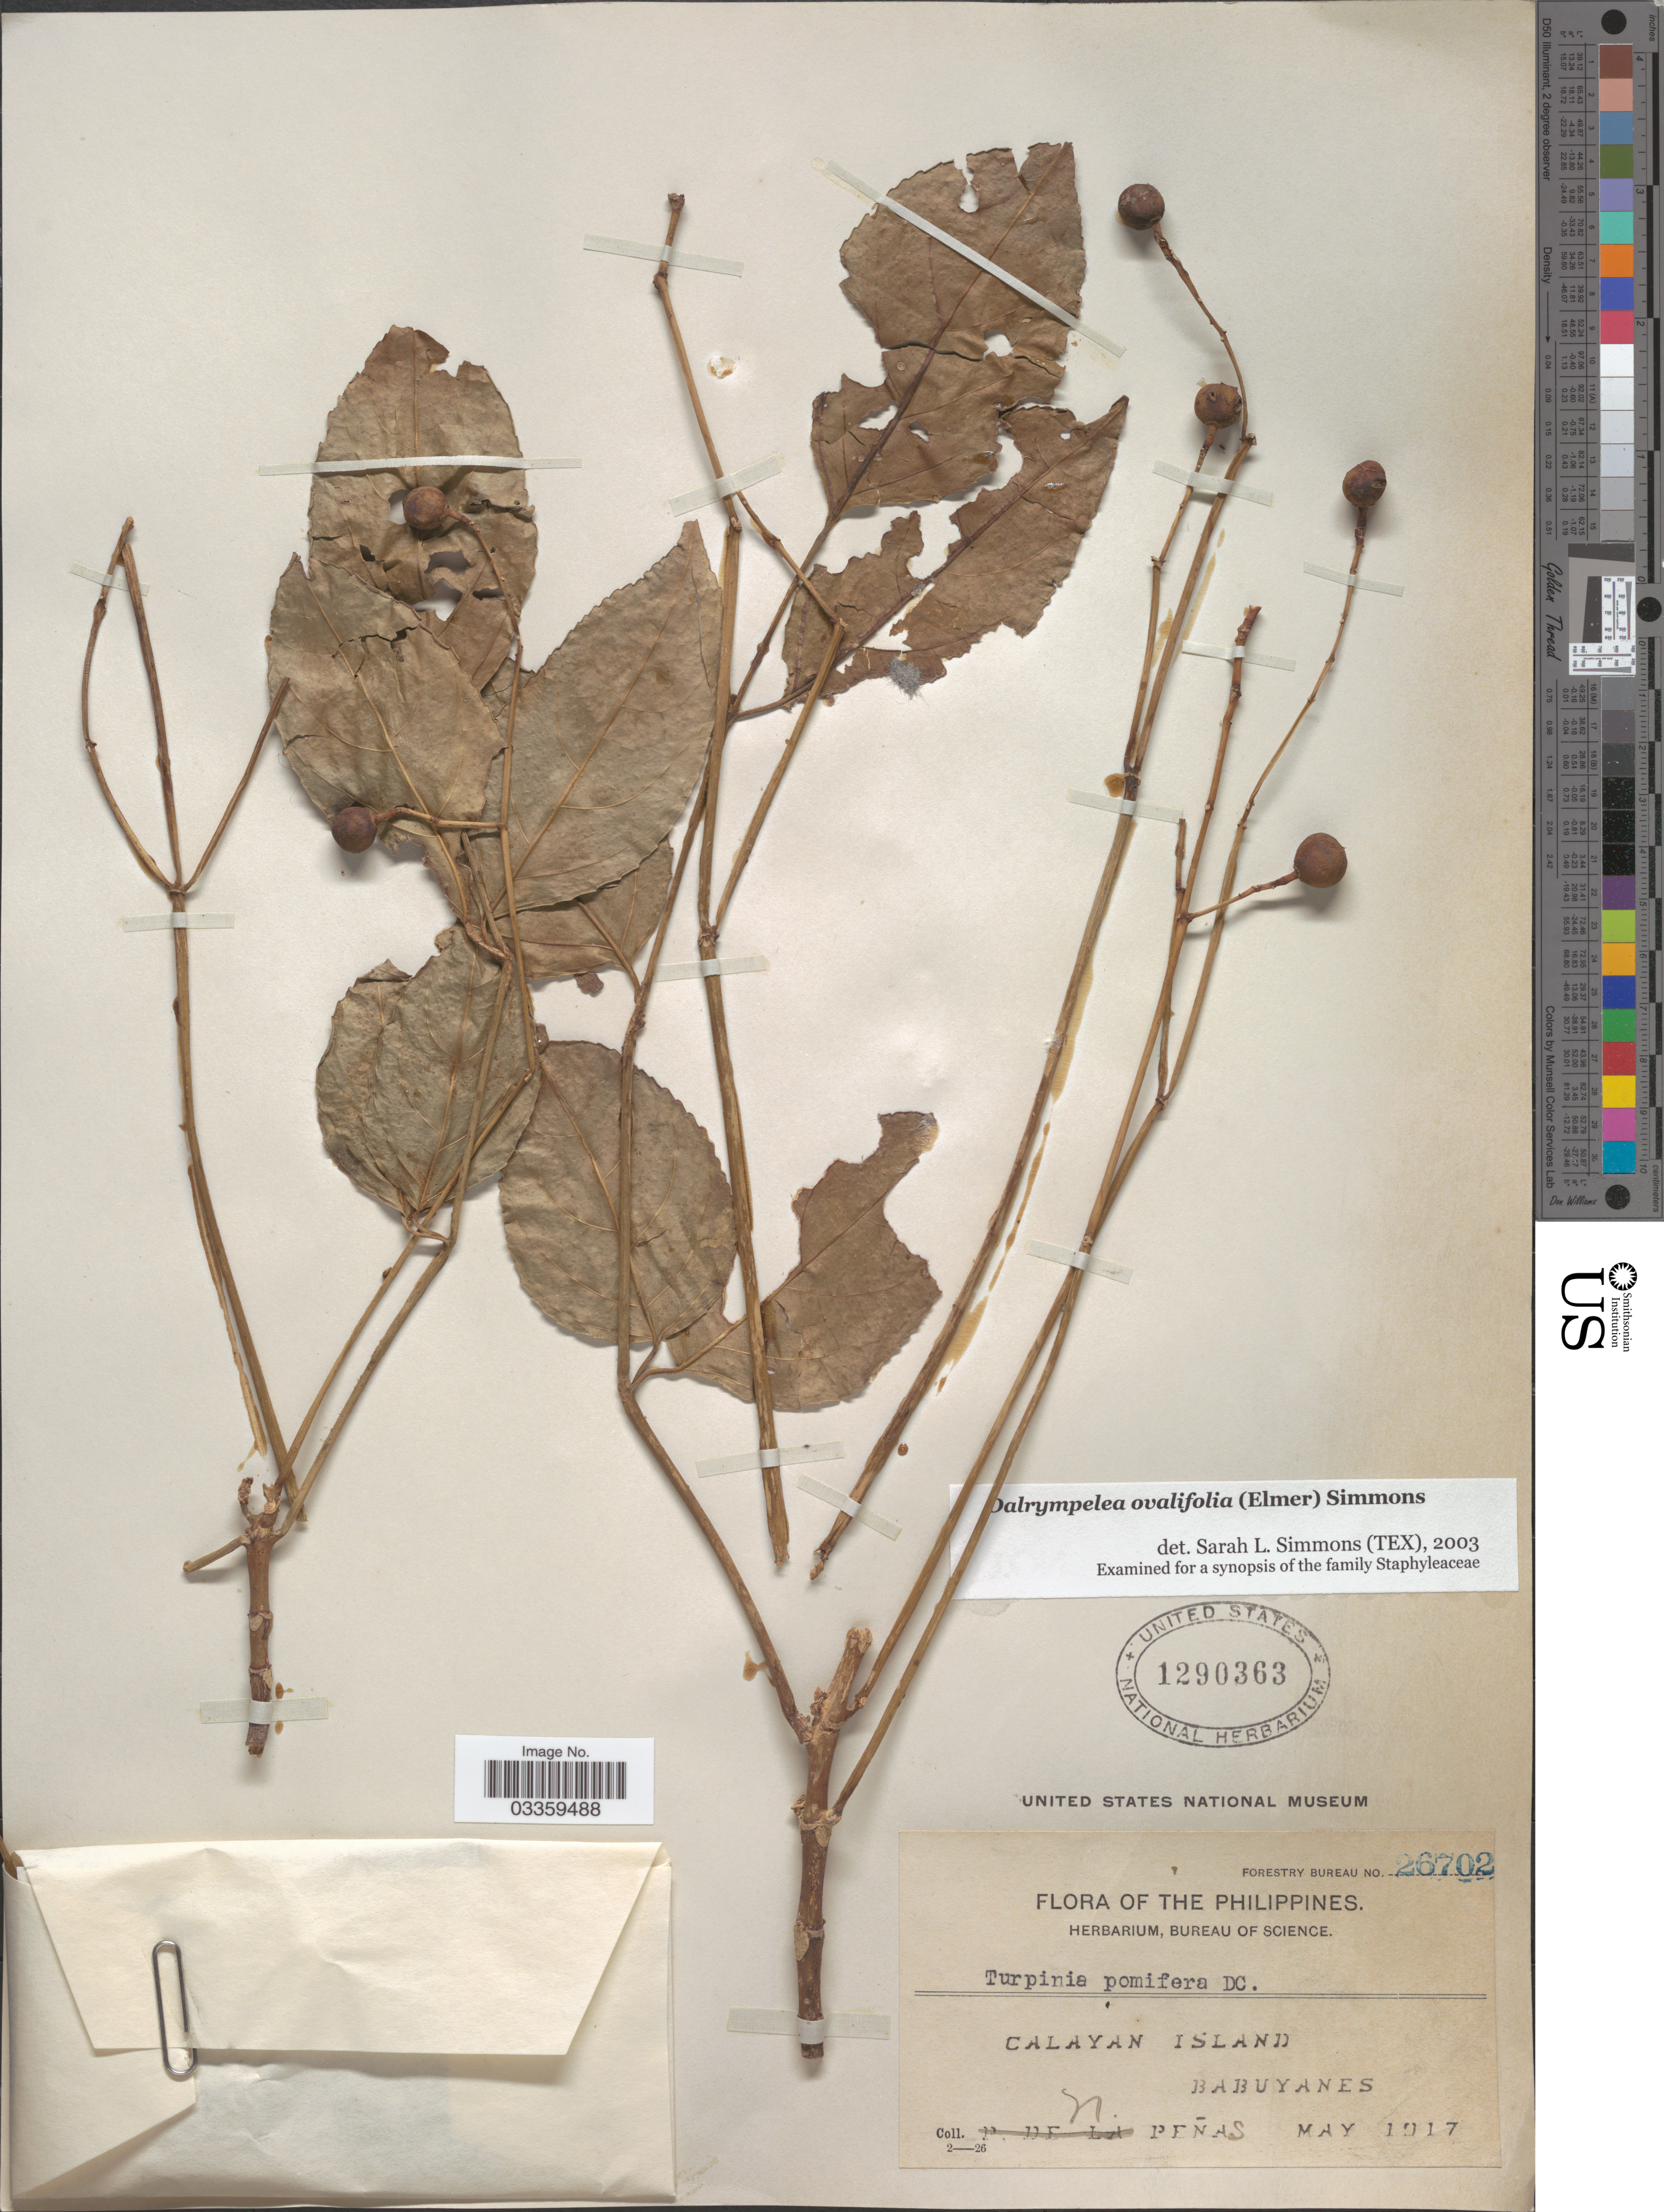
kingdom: Plantae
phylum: Tracheophyta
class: Magnoliopsida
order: Crossosomatales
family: Staphyleaceae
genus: Turpinia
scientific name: Turpinia ovalifolia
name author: Elmer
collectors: N. Penas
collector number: Forestry Bureau 26702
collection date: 1917-05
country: Philippines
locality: Calayan Island. Babuyanes.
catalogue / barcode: US 1290363